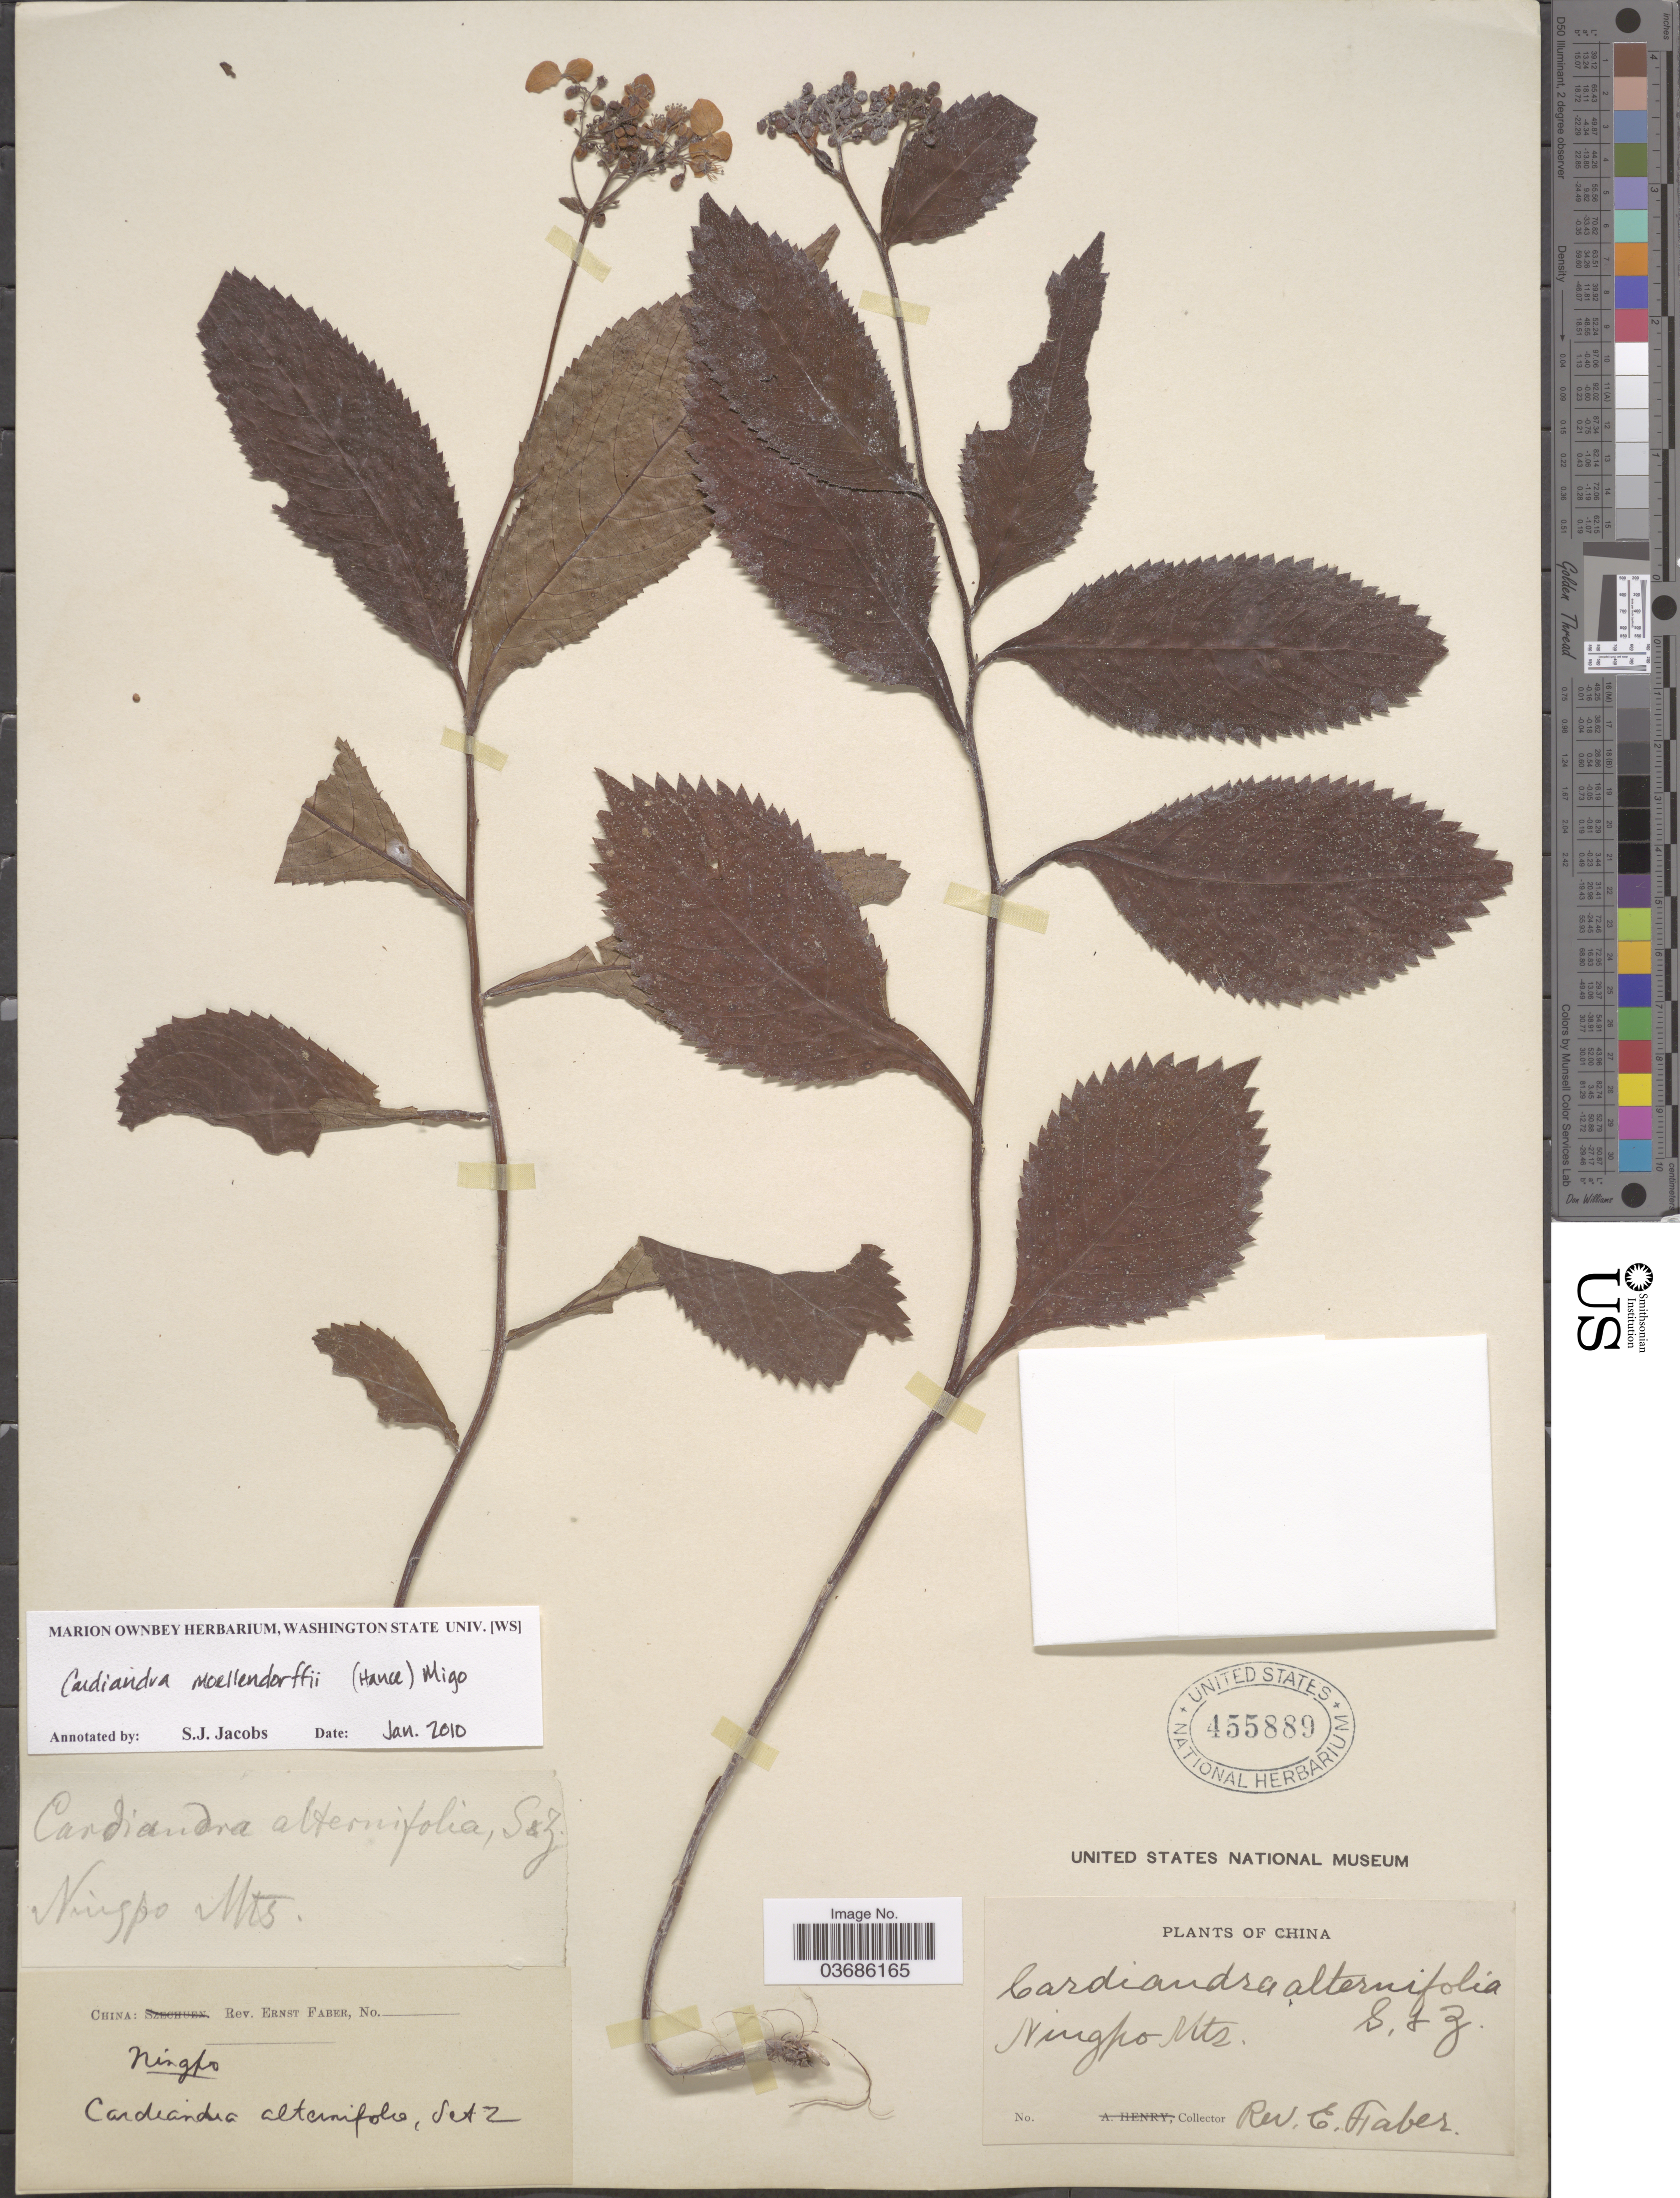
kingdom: Plantae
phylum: Tracheophyta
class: Magnoliopsida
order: Cornales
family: Hydrangeaceae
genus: Hydrangea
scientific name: Hydrangea moellendorffii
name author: Hance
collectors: E. Faber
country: China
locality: Ningpo-Mts.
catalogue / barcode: US 455889